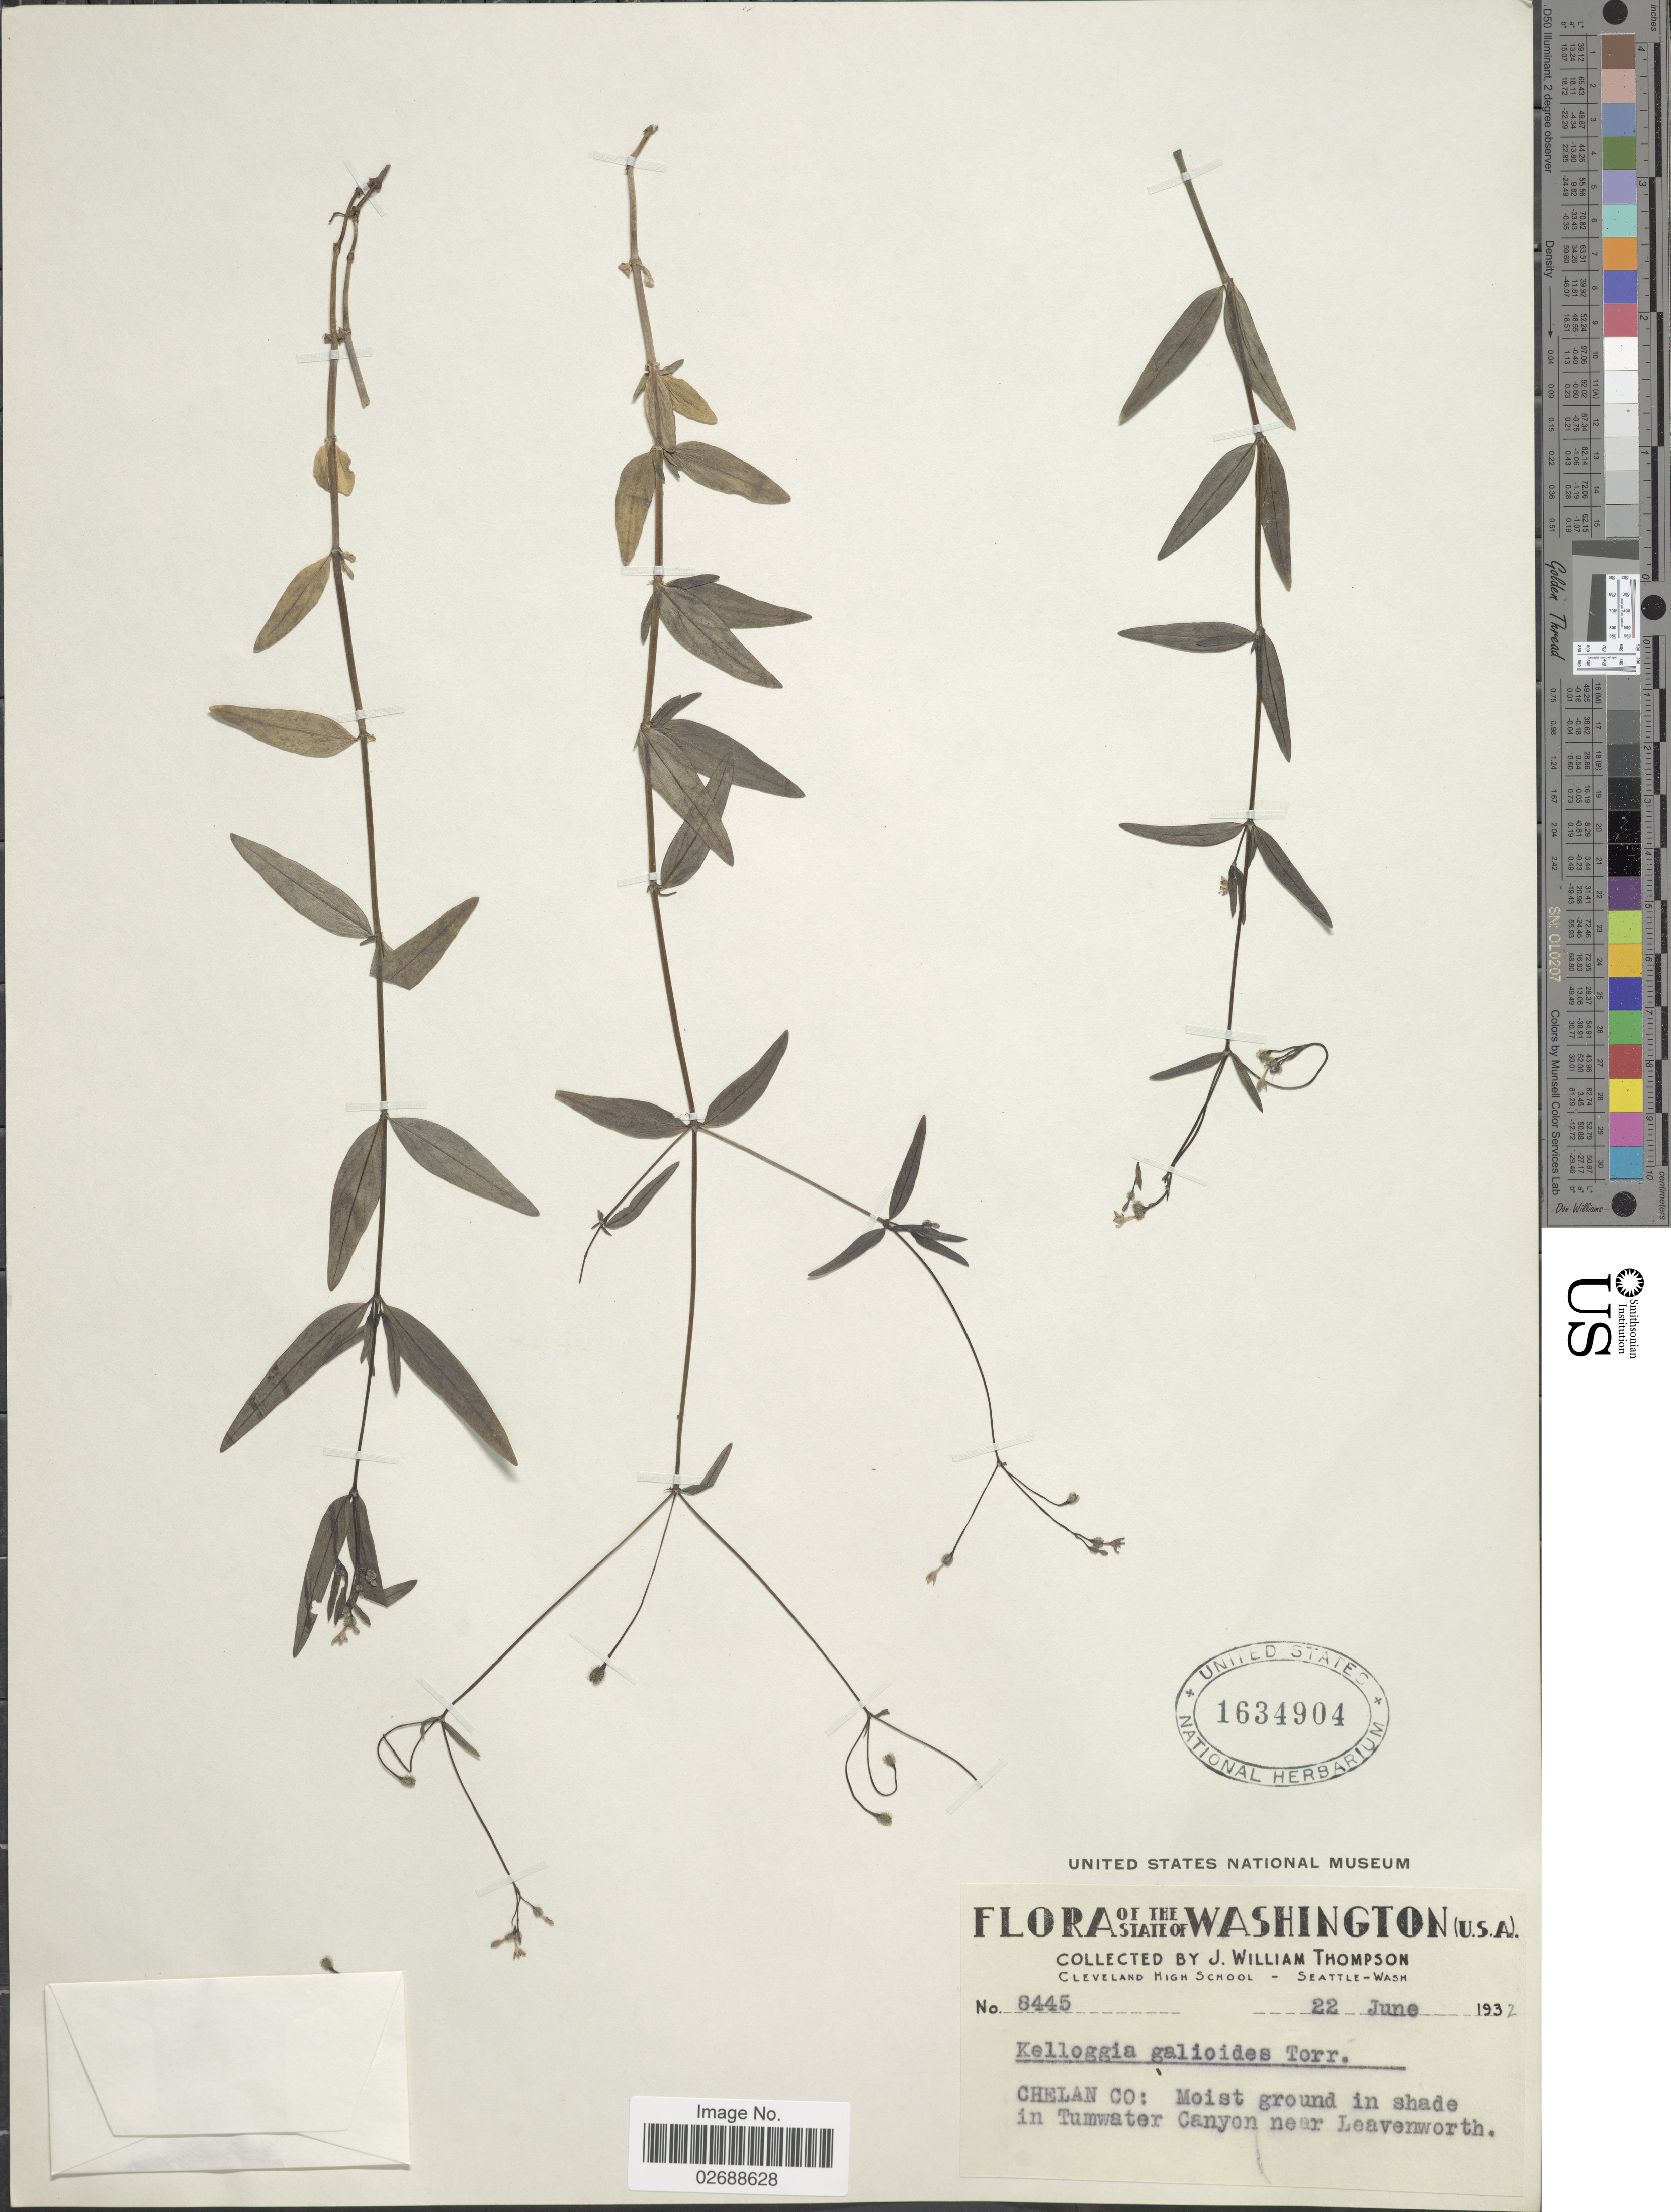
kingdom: Plantae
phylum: Tracheophyta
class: Magnoliopsida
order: Gentianales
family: Rubiaceae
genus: Kelloggia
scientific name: Kelloggia galioides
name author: Torr.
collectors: J. W. Thompson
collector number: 8445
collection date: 1932-06-22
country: United States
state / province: Washington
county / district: Chelan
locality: Chelan Co.: In Tumwater Canyon near Leavenworth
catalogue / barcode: US 1634904